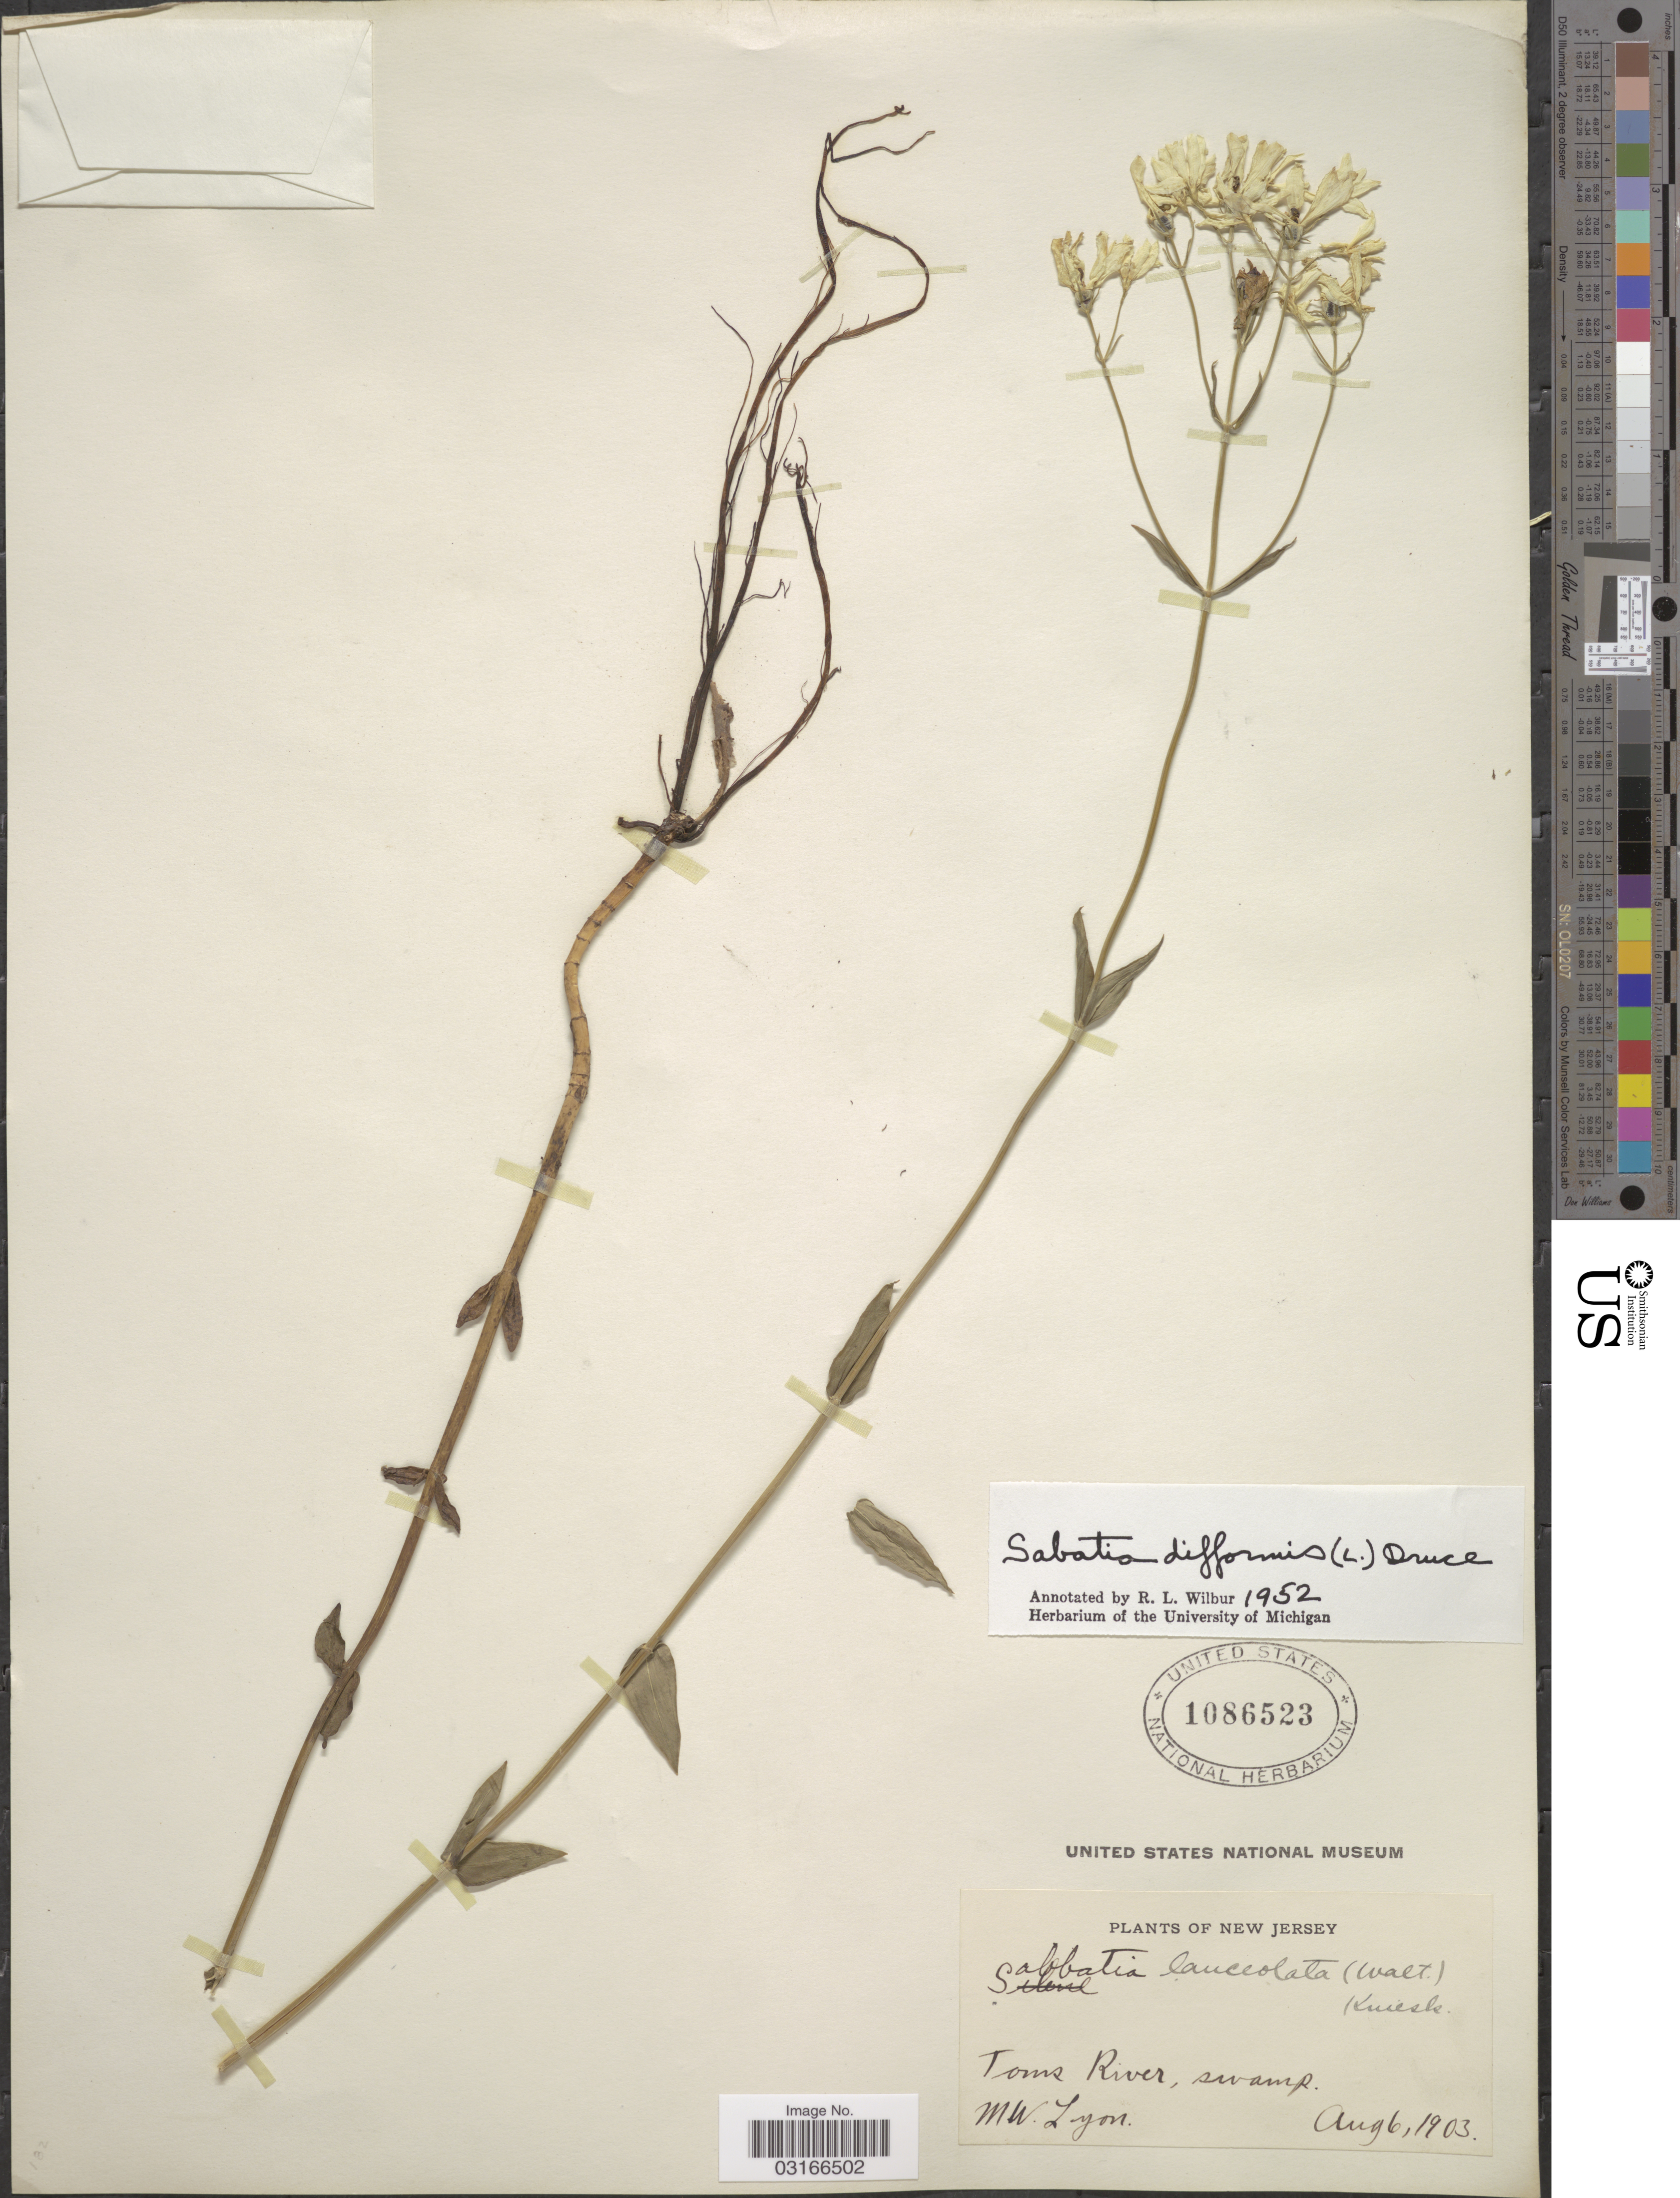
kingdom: Plantae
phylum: Tracheophyta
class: Magnoliopsida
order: Gentianales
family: Gentianaceae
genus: Sabatia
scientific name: Sabatia difformis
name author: (L.) Druce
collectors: M. W. Lyon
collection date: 1903-08-06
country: United States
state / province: New Jersey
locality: Toms River, swamp.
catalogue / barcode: US 1086523